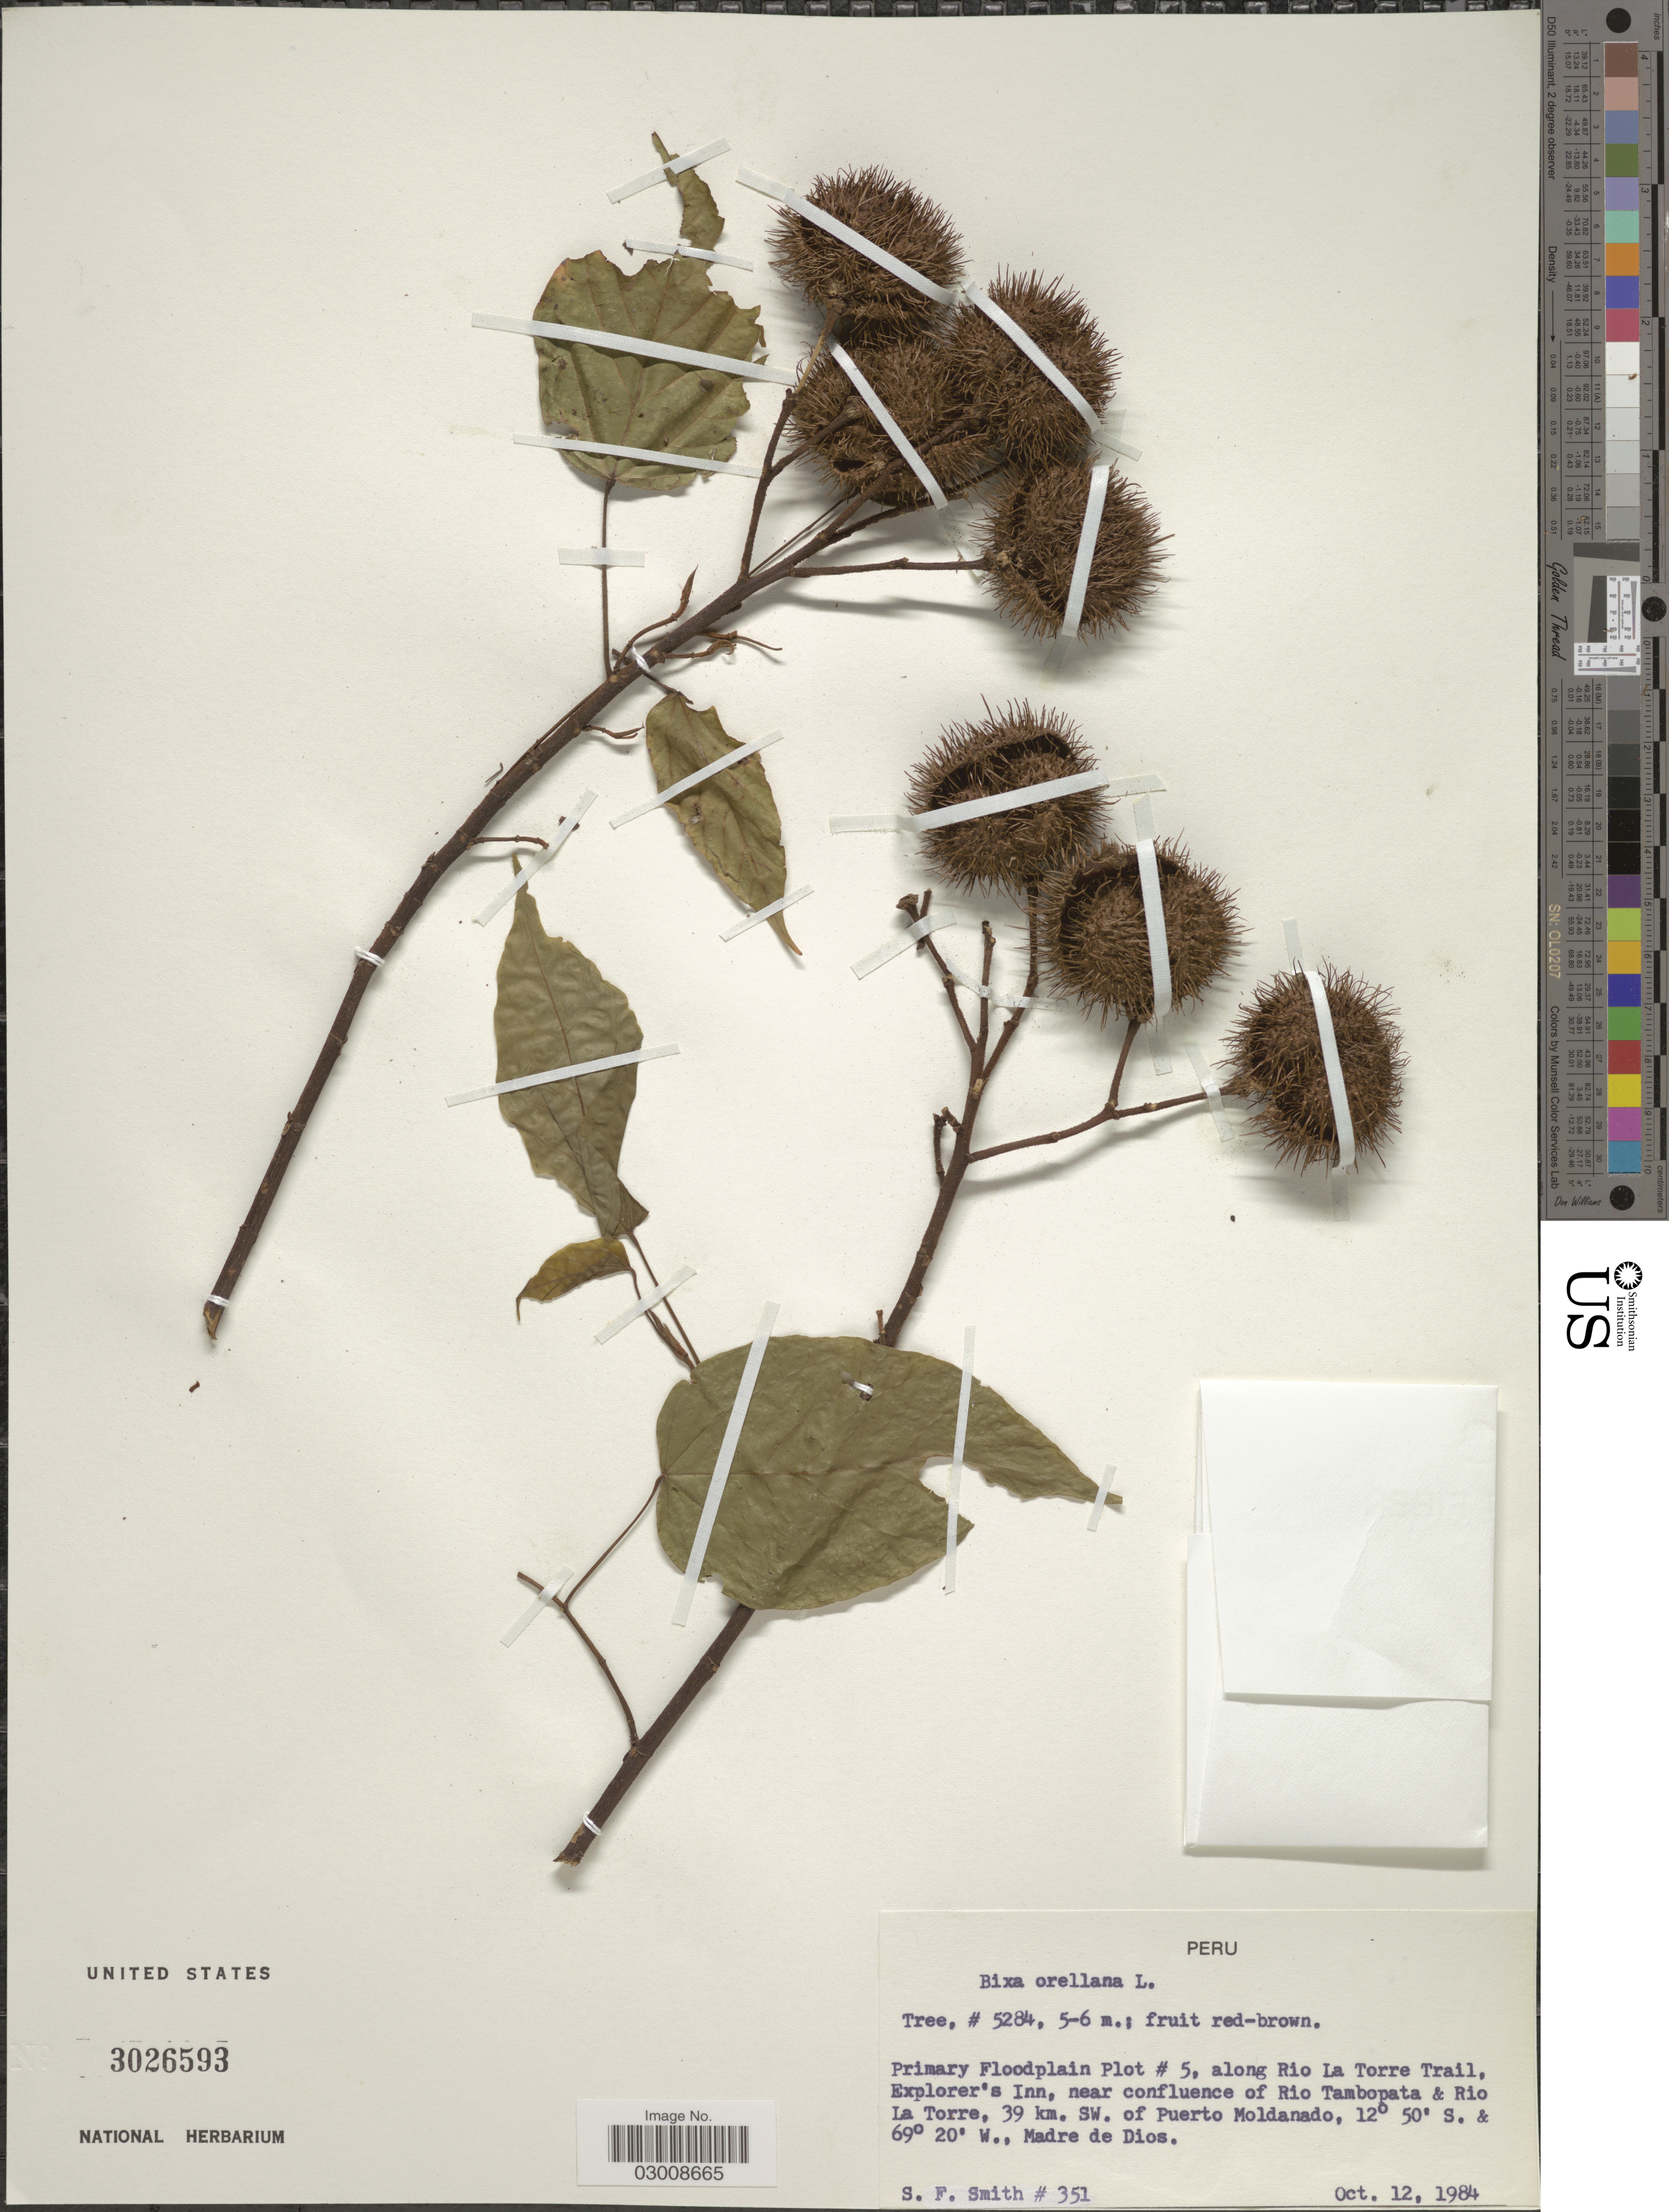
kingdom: Plantae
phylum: Tracheophyta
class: Magnoliopsida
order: Malvales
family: Bixaceae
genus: Bixa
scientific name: Bixa orellana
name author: L.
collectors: S.F. Smith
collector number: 351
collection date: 1984-10-12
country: Peru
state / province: Madre de Dios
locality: Primary Floodplain Plot #5, along Rio La Torre Trail, Explorer's Inn, near confluence of Rio Tambopata & Rio La Torre, 39 km. SW. of Puerto Moldanado.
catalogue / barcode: US 3026593